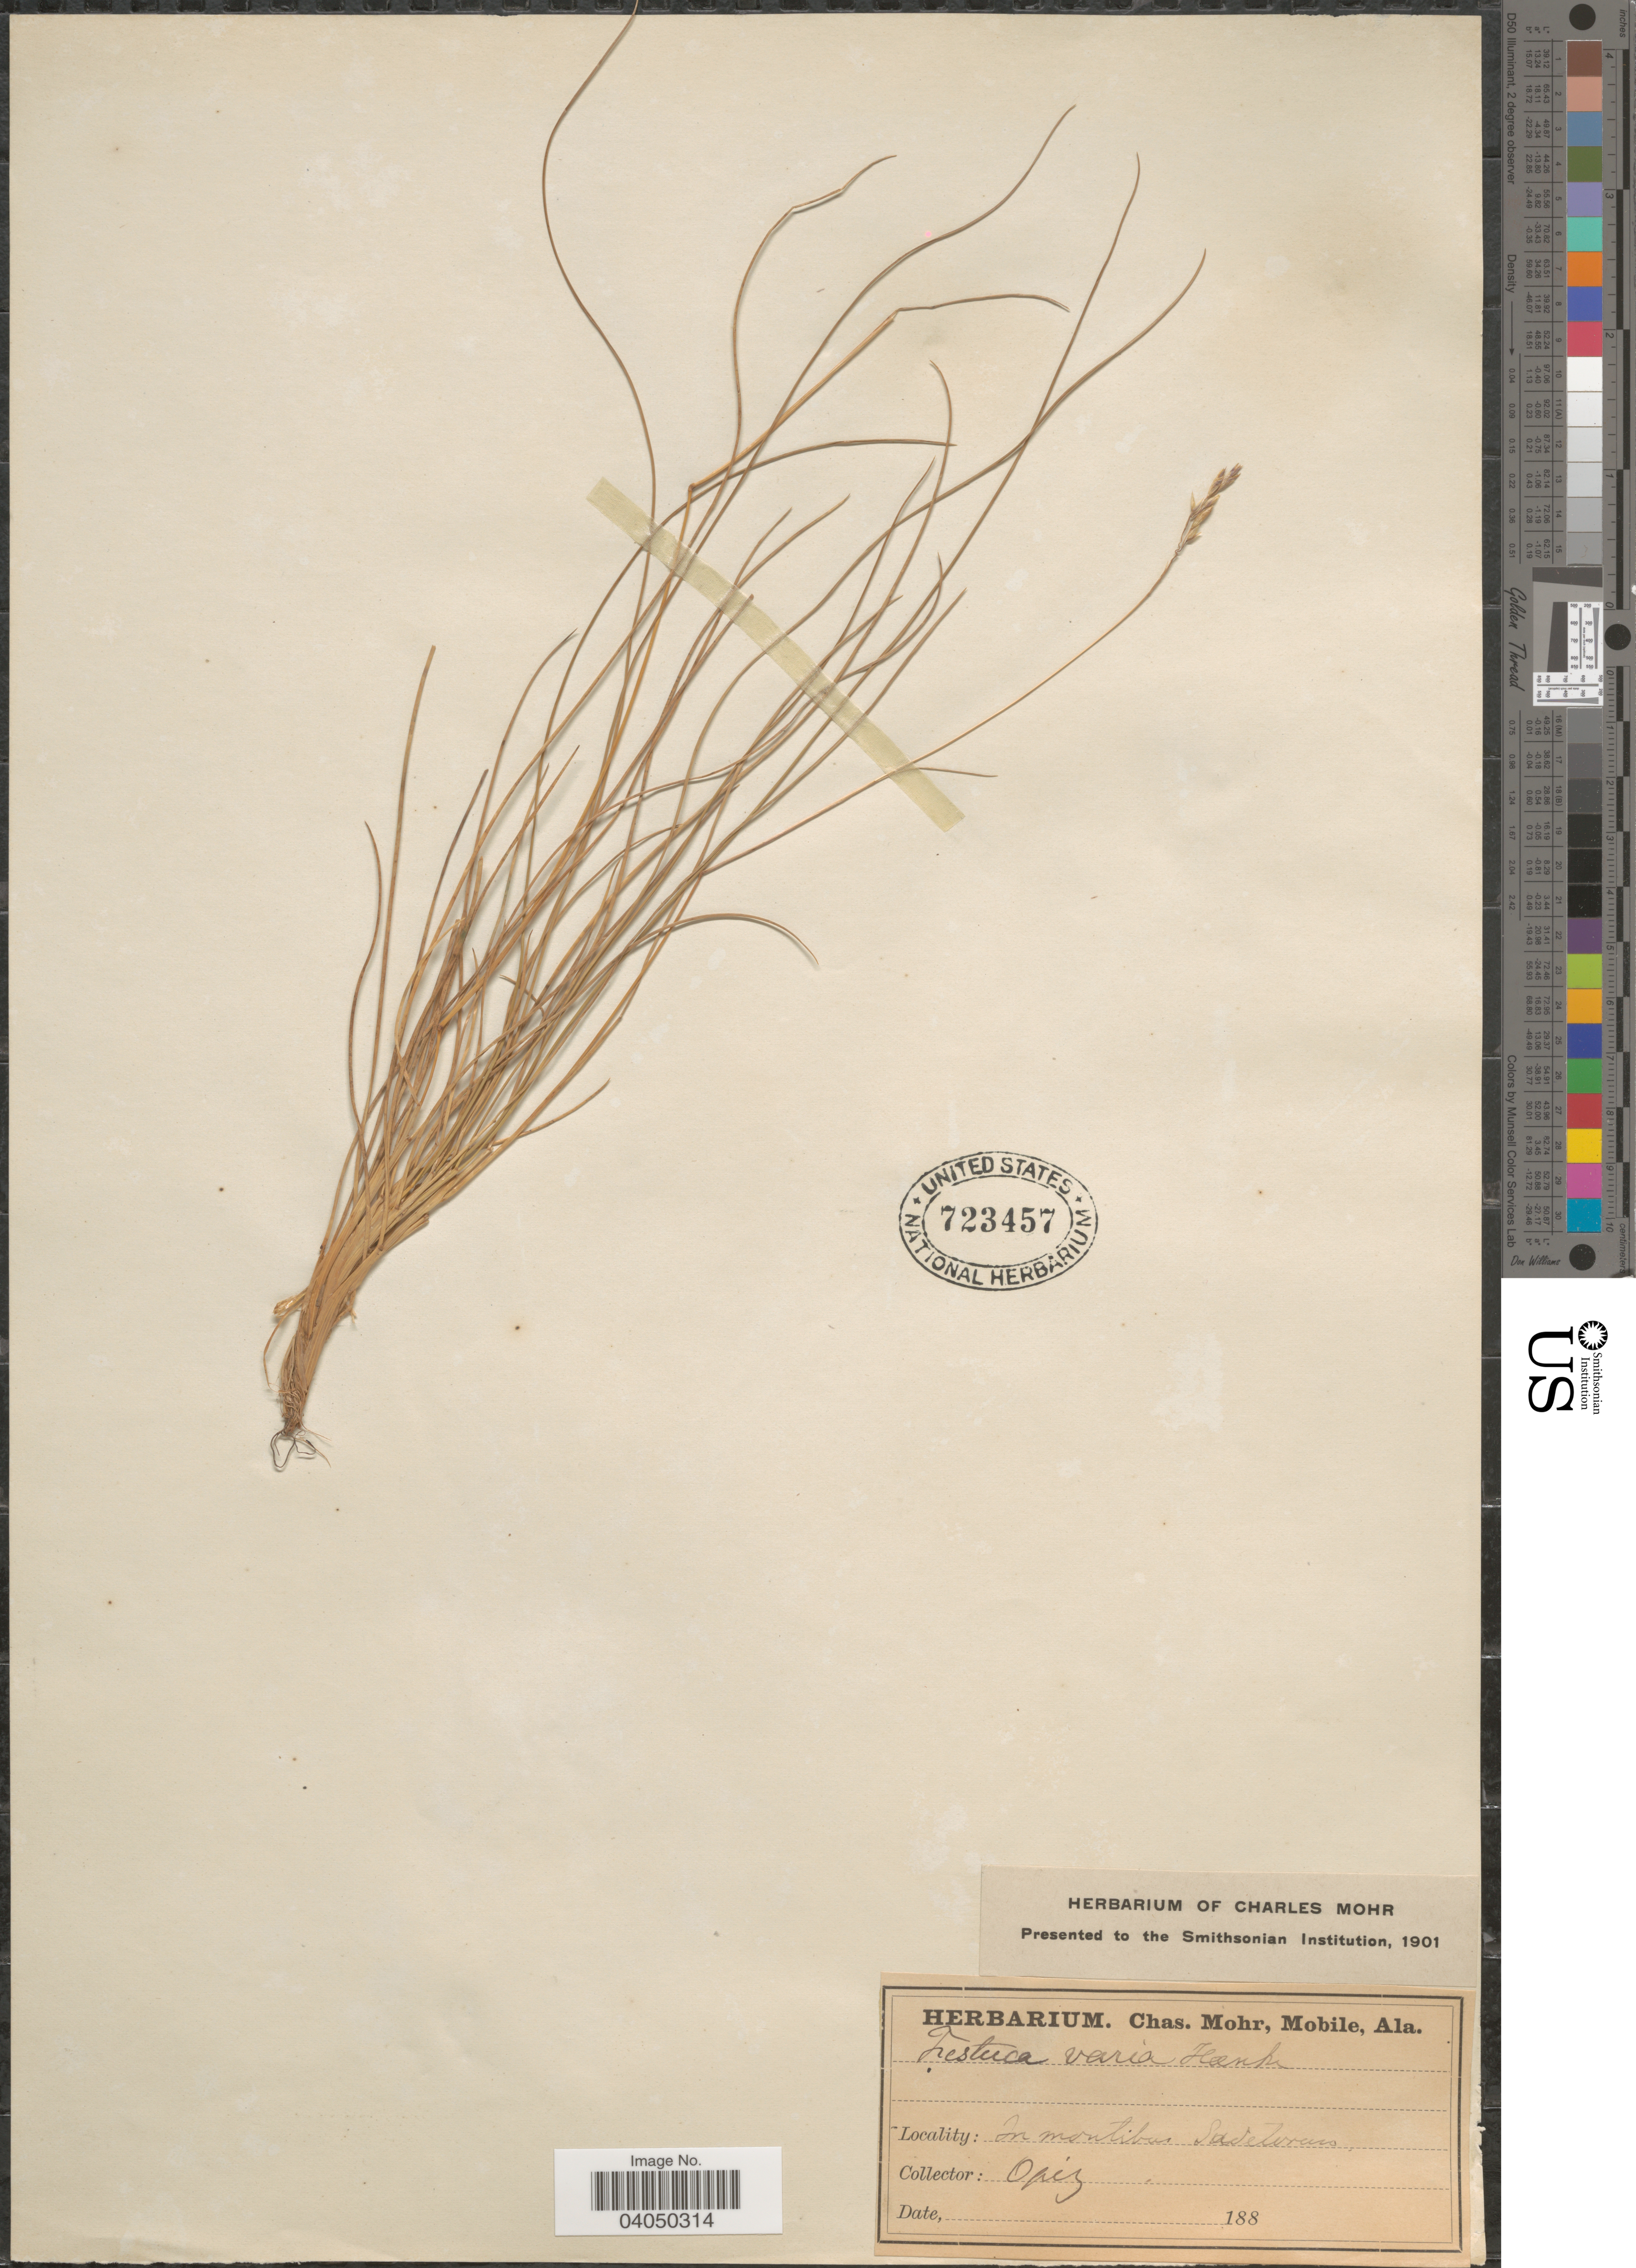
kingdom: Plantae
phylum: Tracheophyta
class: Liliopsida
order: Poales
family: Poaceae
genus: Festuca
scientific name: Festuca varia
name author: Haenke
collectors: Opiz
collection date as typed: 188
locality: In montibus Sudetorius.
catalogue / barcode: US 723457